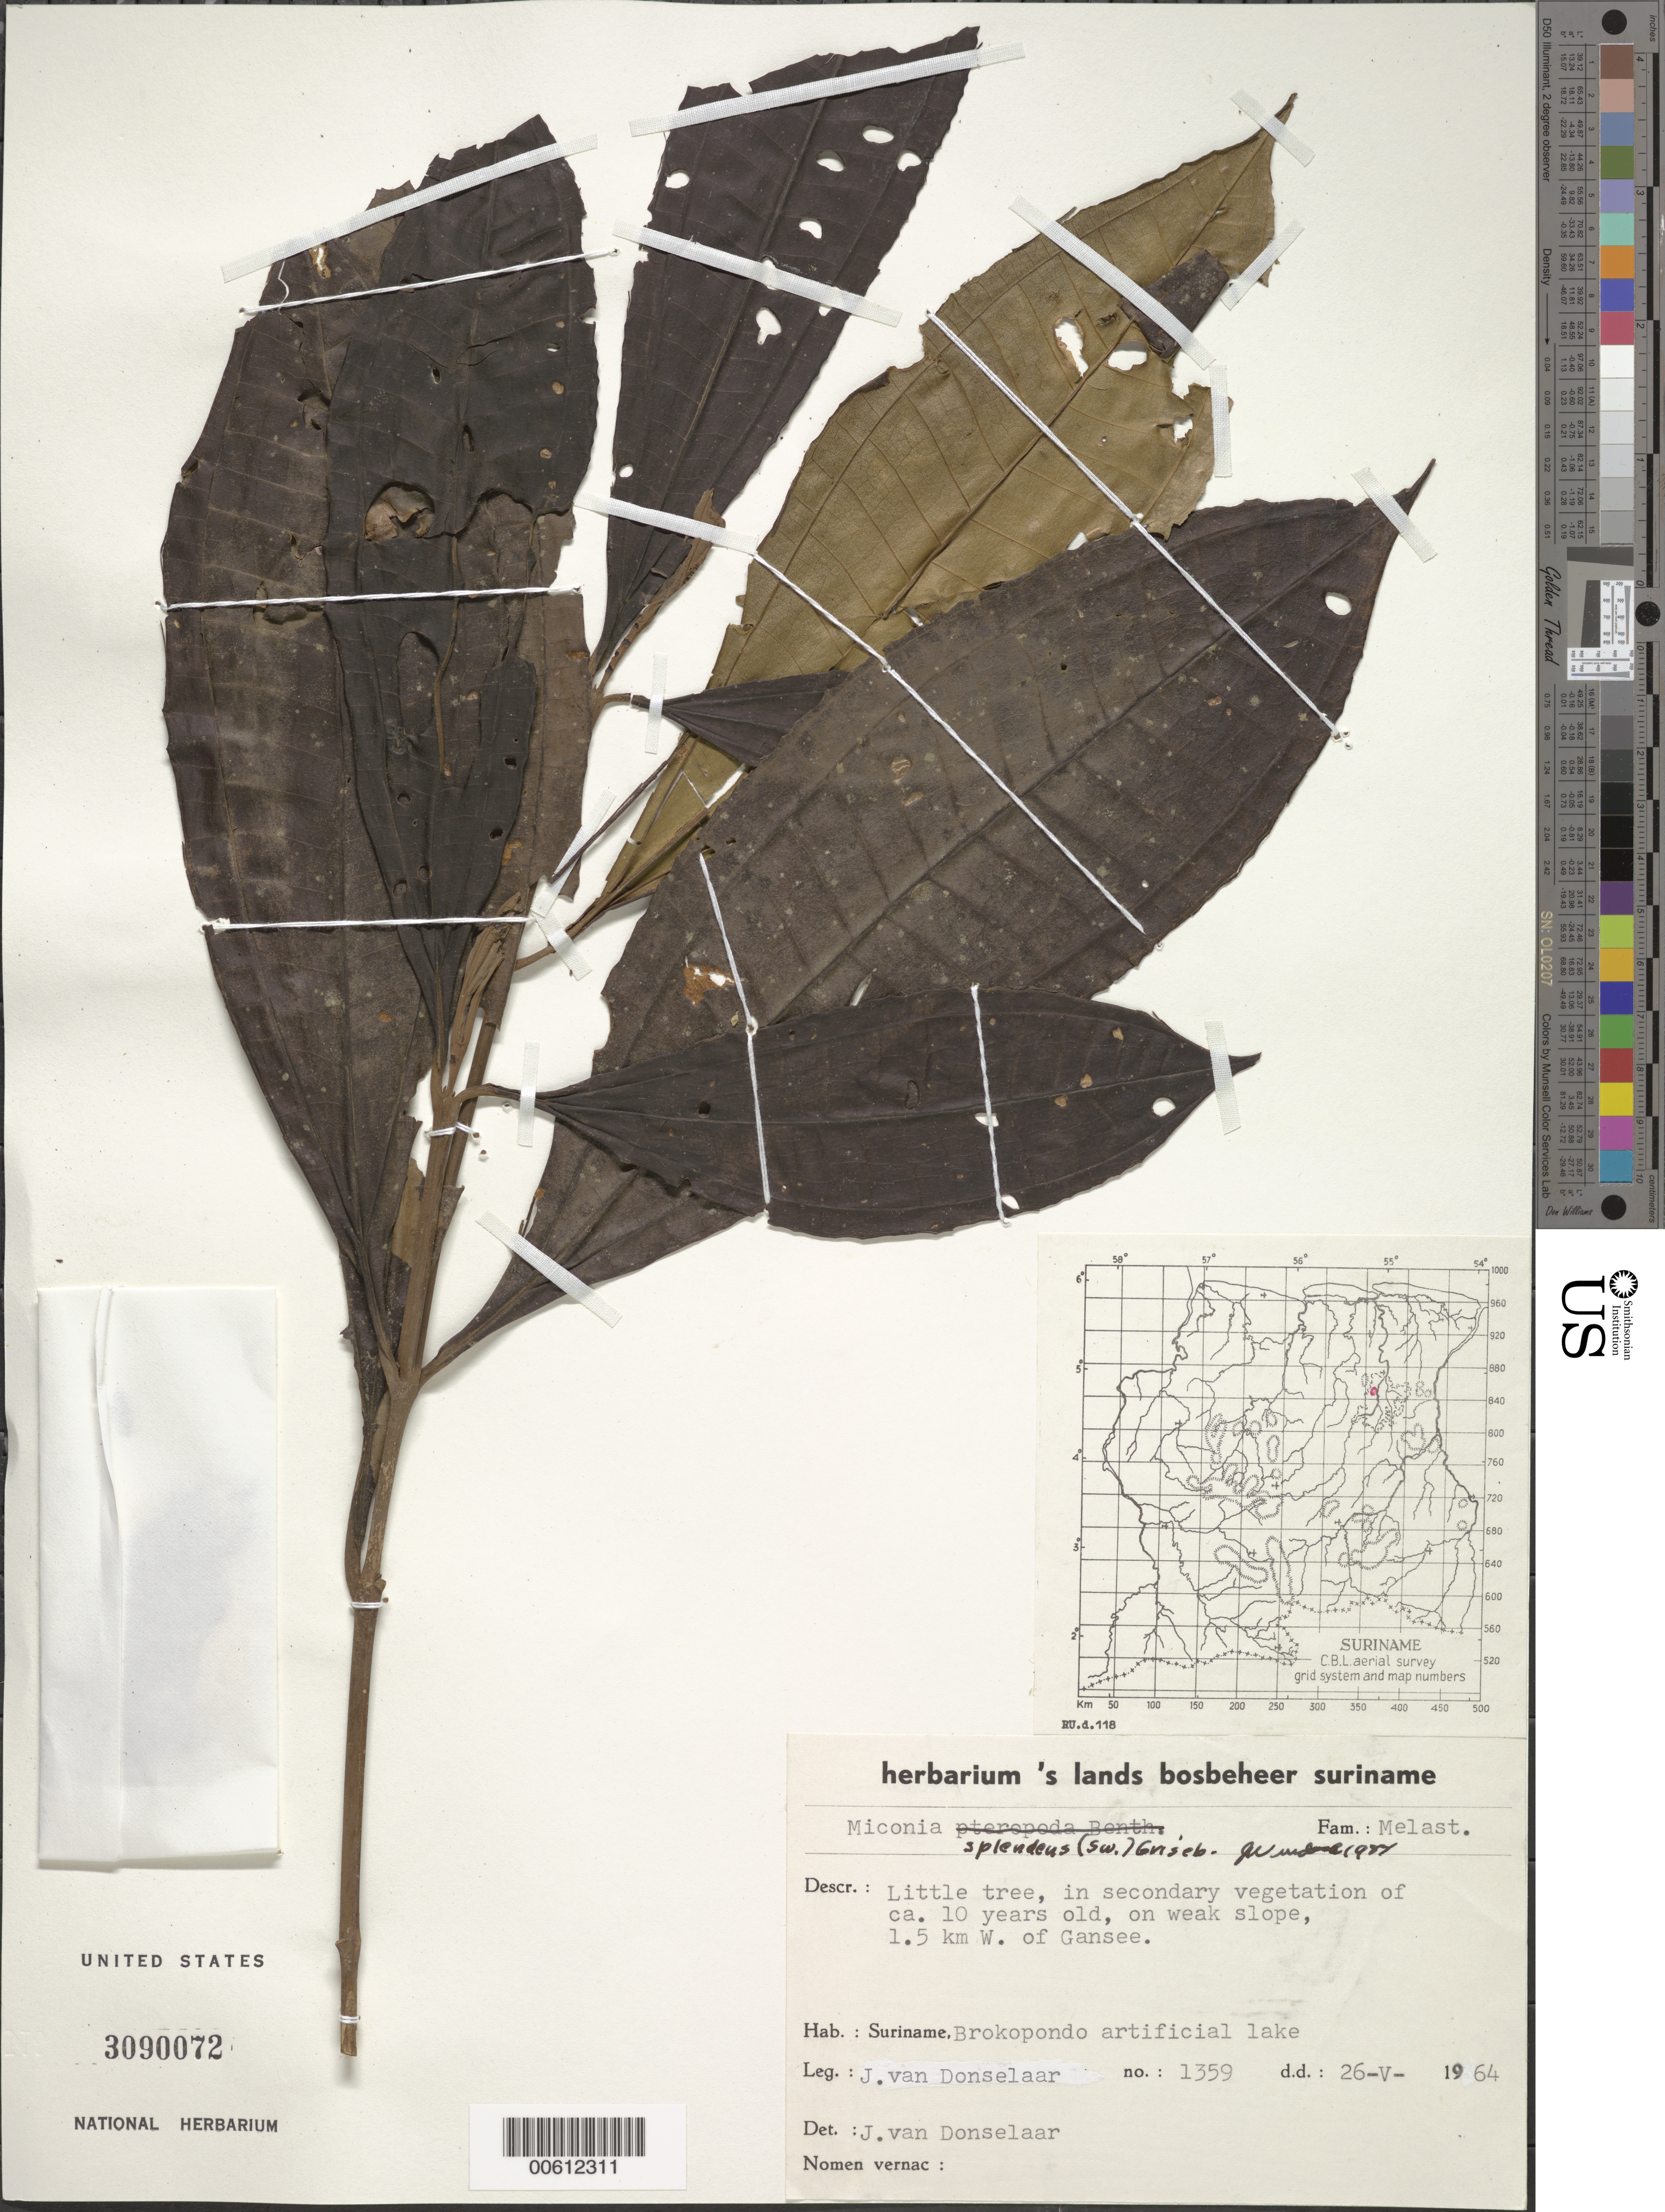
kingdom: Plantae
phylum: Tracheophyta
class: Magnoliopsida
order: Myrtales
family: Melastomataceae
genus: Miconia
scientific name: Miconia splendens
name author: (Sw.) Griseb.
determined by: Wurdack, John J., (US), US (UNITED STATES)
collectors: J. Donselaar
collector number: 1359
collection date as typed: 26-May-64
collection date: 1964-05-26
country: Suriname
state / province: Brokopondo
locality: Brokopondo, artificial lake area, 1.5m West of Gansee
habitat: Secondary forest of 10 years old on weak slope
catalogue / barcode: US 3090072